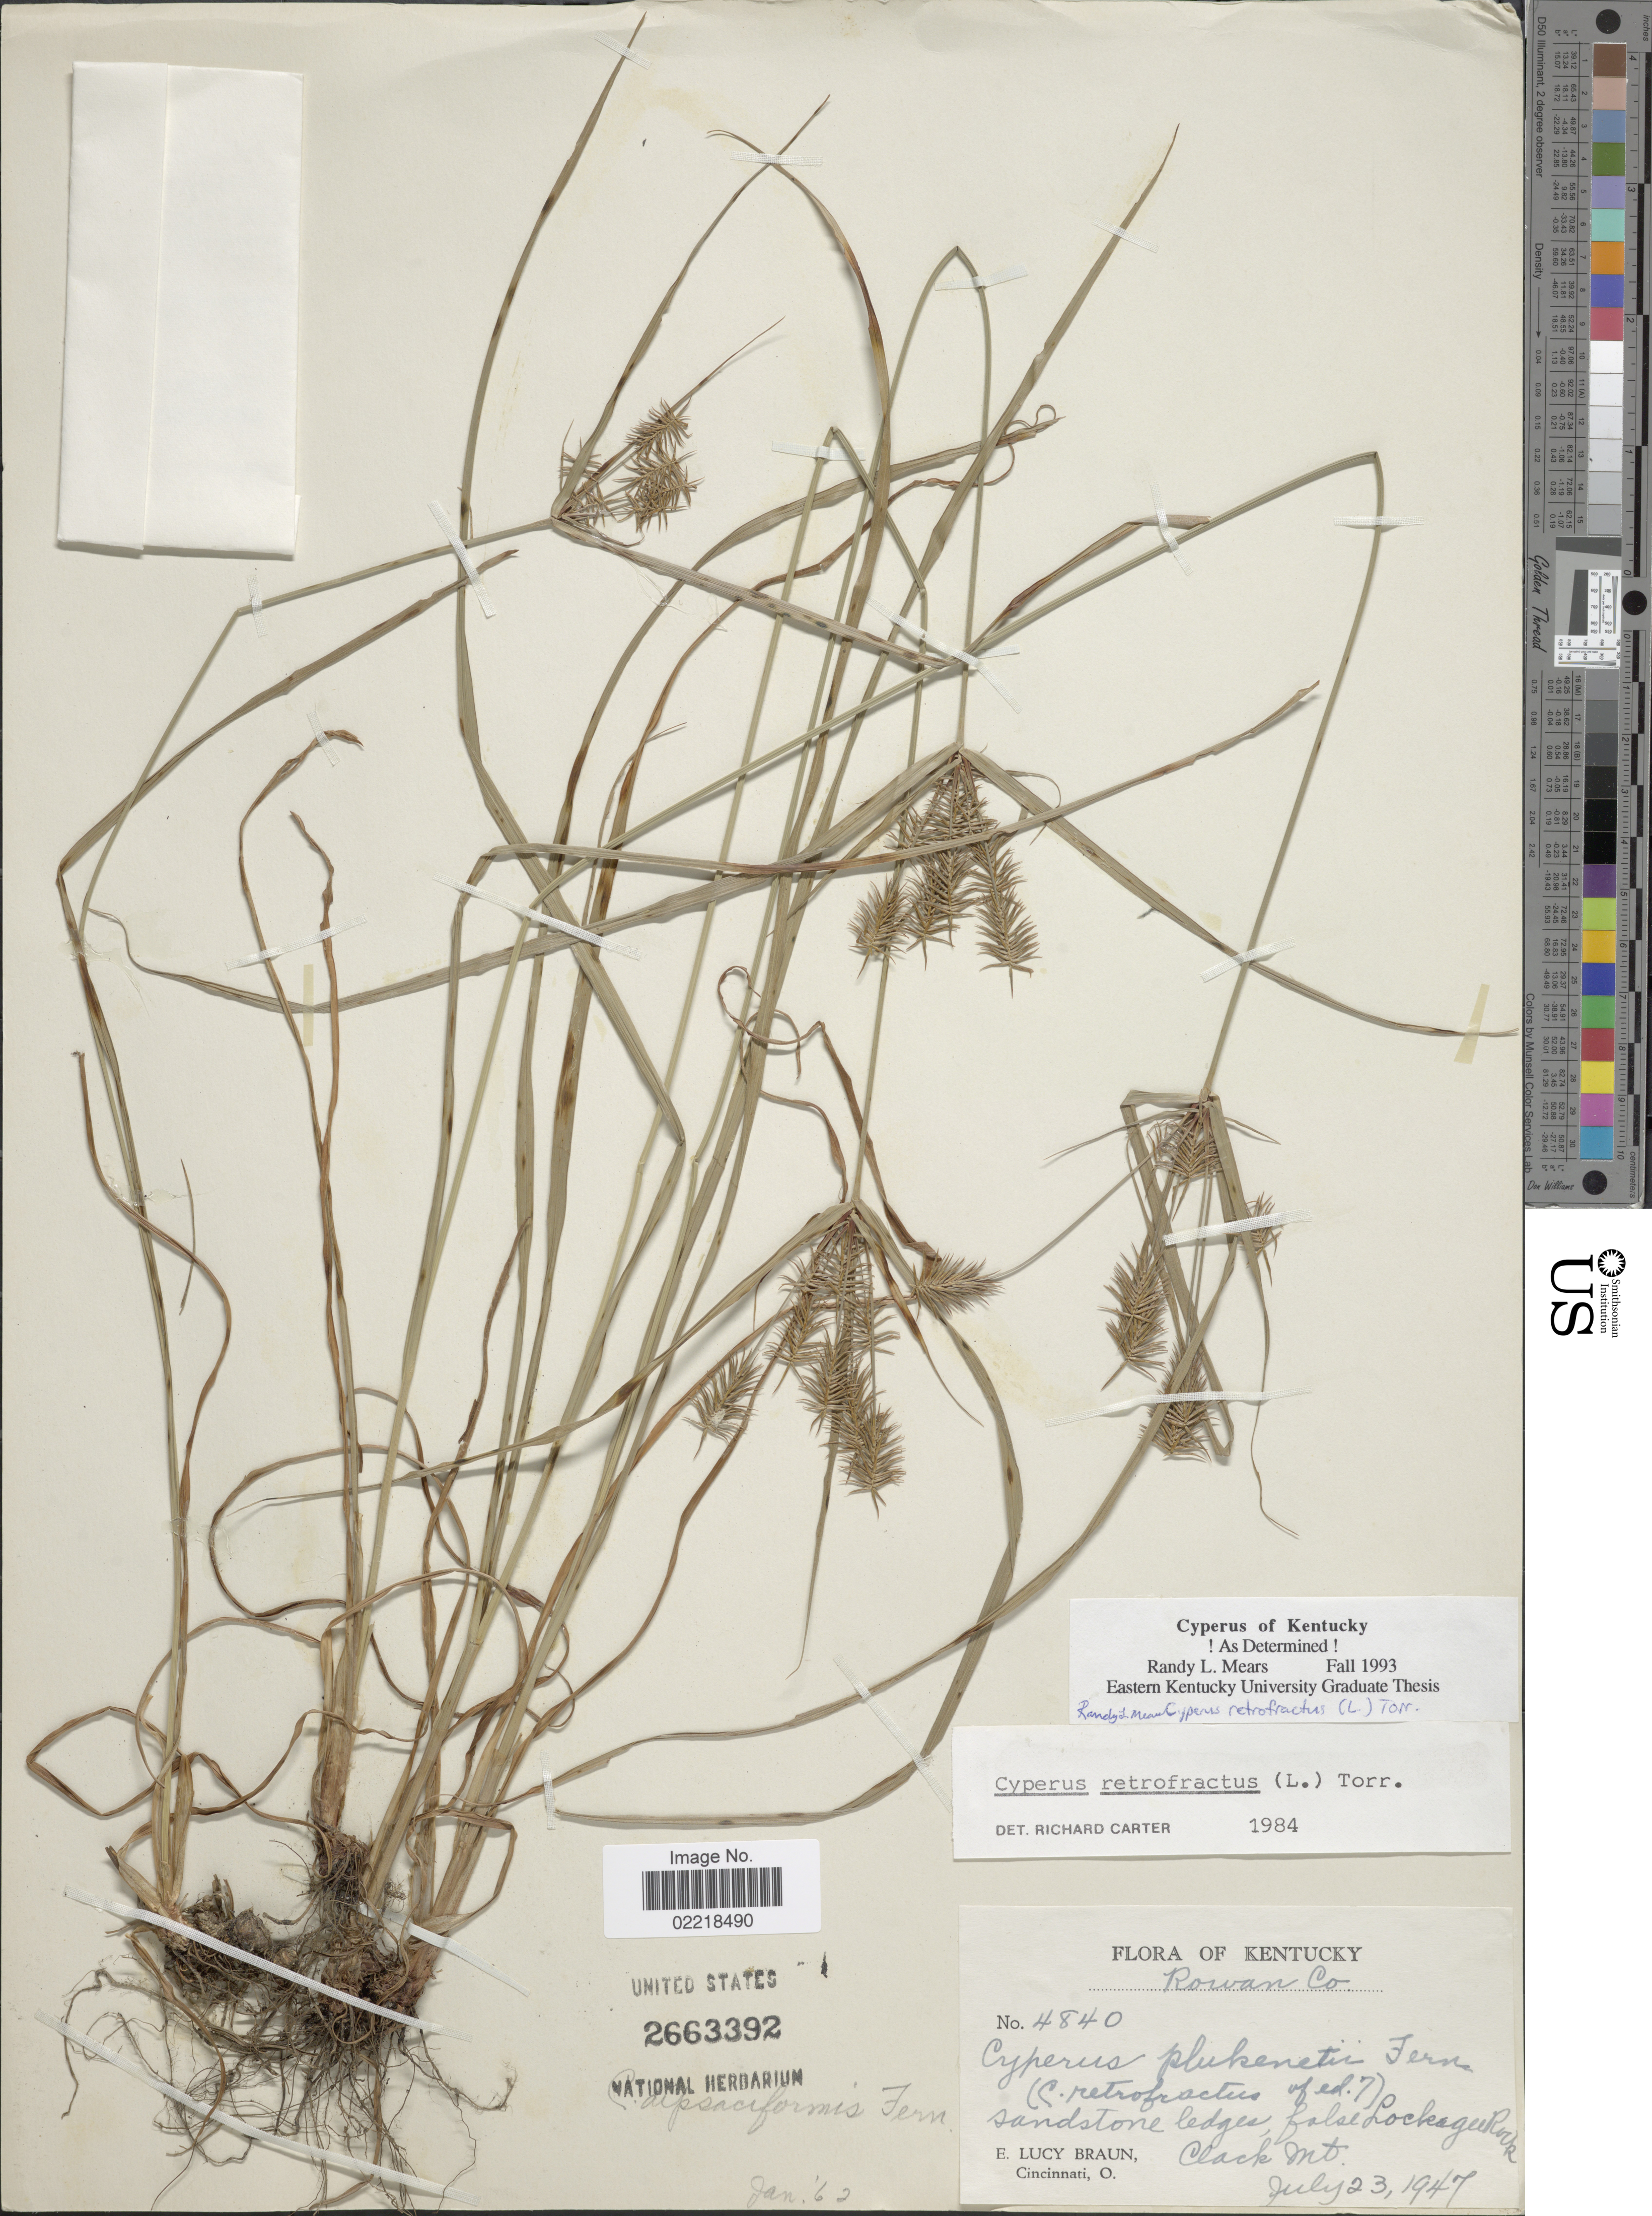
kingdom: Plantae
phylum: Tracheophyta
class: Liliopsida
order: Poales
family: Cyperaceae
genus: Cyperus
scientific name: Cyperus retrofractus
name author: (L.) Torr.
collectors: E. L. Braun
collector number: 4840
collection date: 1947-07-23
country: United States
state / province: Kentucky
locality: Rowan Co., sandstone ledges, false Lockagee Rock, Clack Mt.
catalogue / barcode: US 2663392